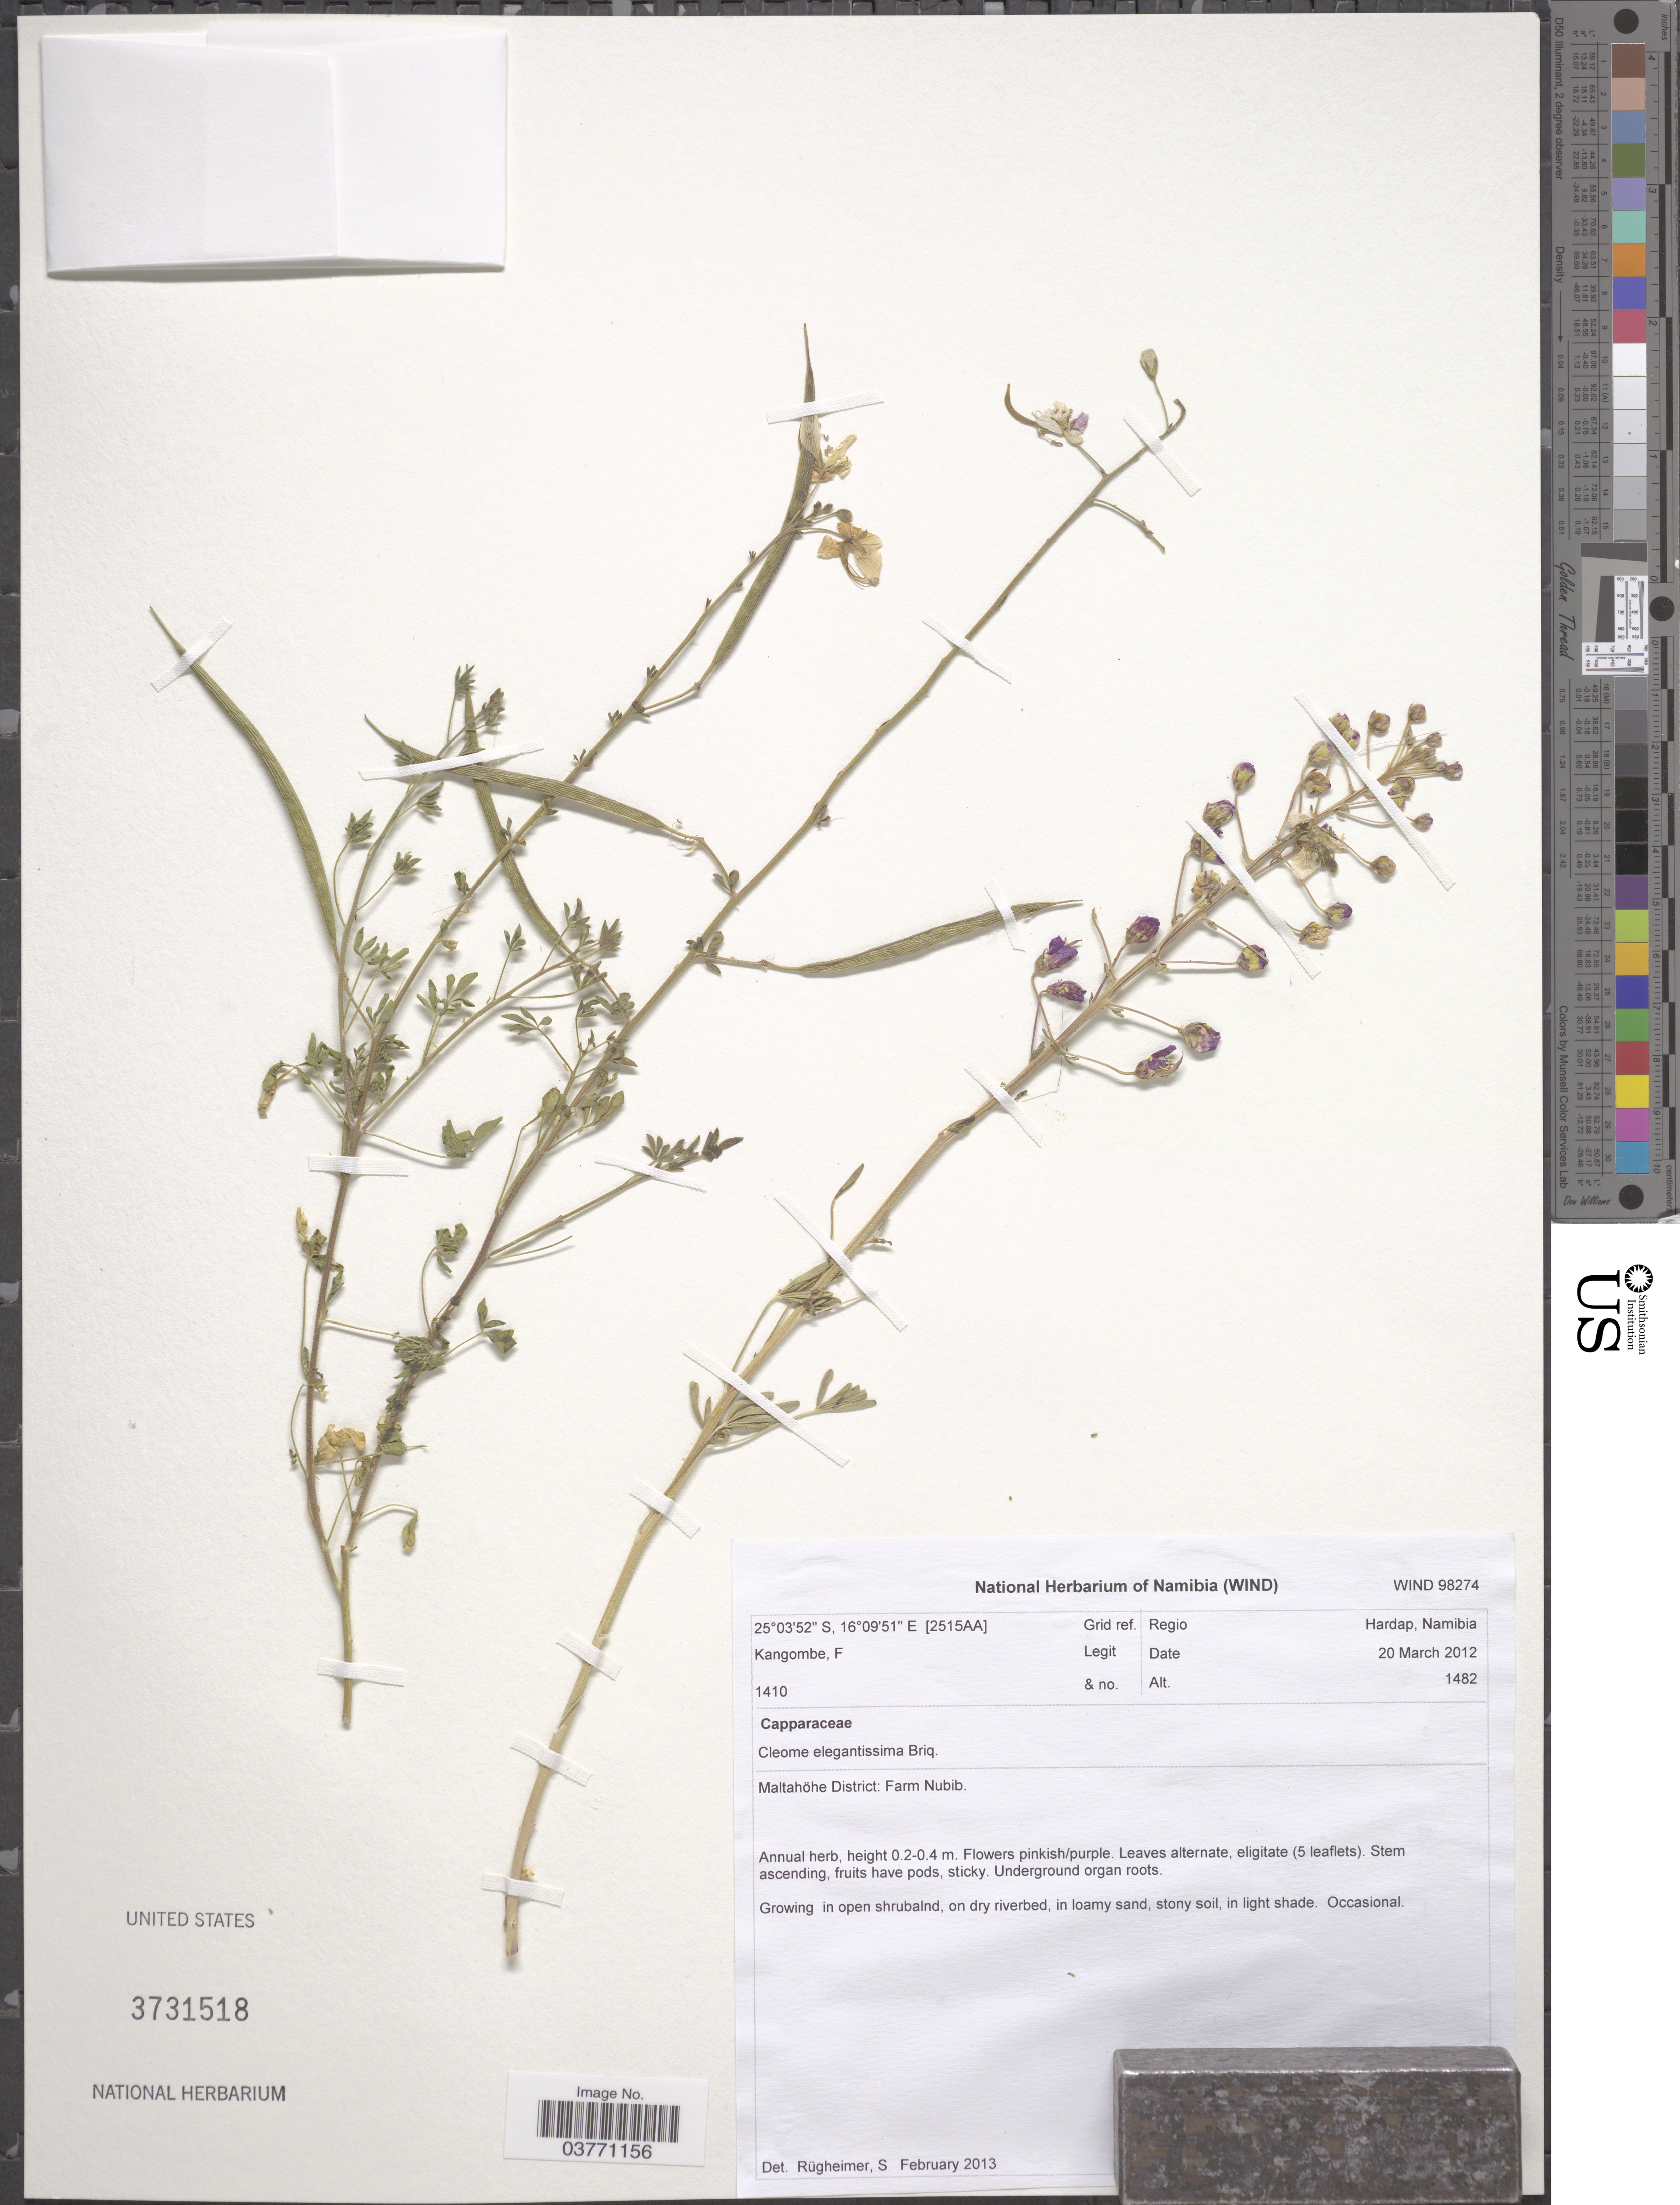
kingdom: Plantae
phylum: Tracheophyta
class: Magnoliopsida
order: Brassicales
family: Cleomaceae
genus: Sieruela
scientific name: Sieruela elegantissima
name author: (Briq.) Roalson & J.C. Hall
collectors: F. Kangombe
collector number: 1410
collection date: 2012-03-20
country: Namibia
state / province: Hardap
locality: [2515AA] Grid ref. Maltahöhe District: Farm Nubib.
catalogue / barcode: US 3731518